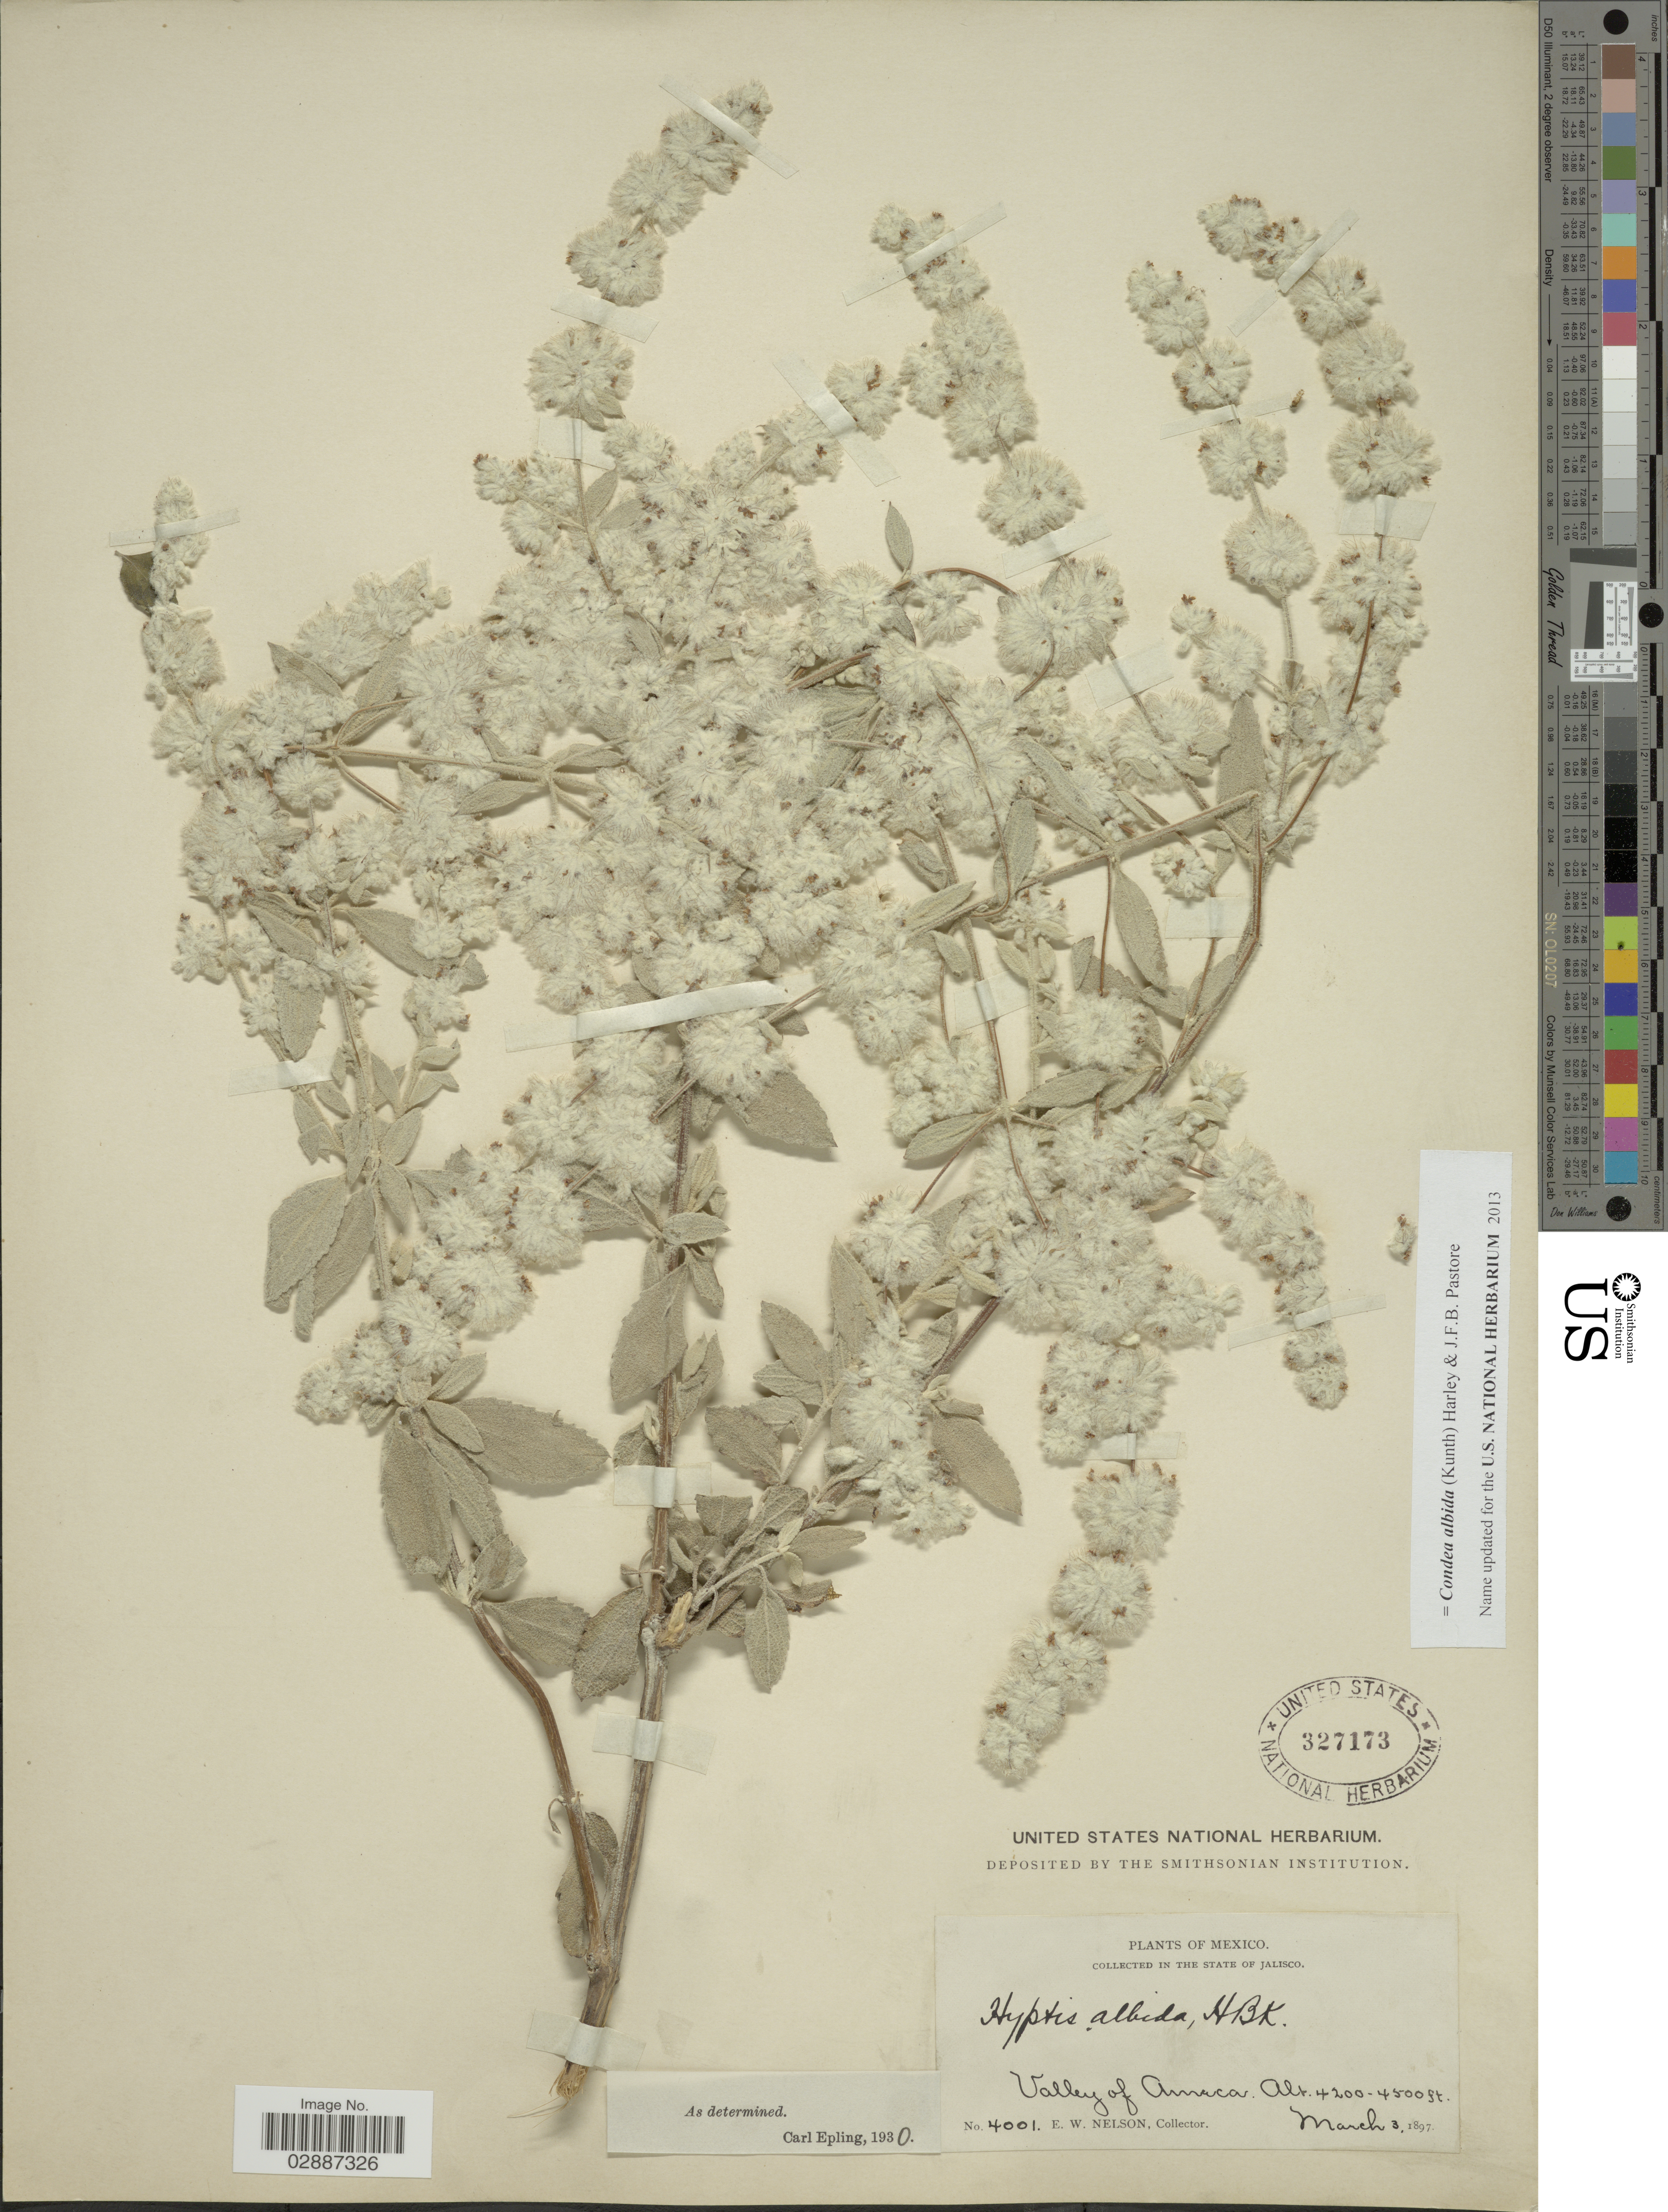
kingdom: Plantae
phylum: Tracheophyta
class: Magnoliopsida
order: Lamiales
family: Lamiaceae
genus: Condea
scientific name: Condea albida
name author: (Kunth) Harley & J.F.B. Pastore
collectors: E. W. Nelson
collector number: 4001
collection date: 1897-03-03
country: Mexico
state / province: Jalisco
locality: Valley of Ameca.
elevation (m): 1280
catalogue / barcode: US 327173